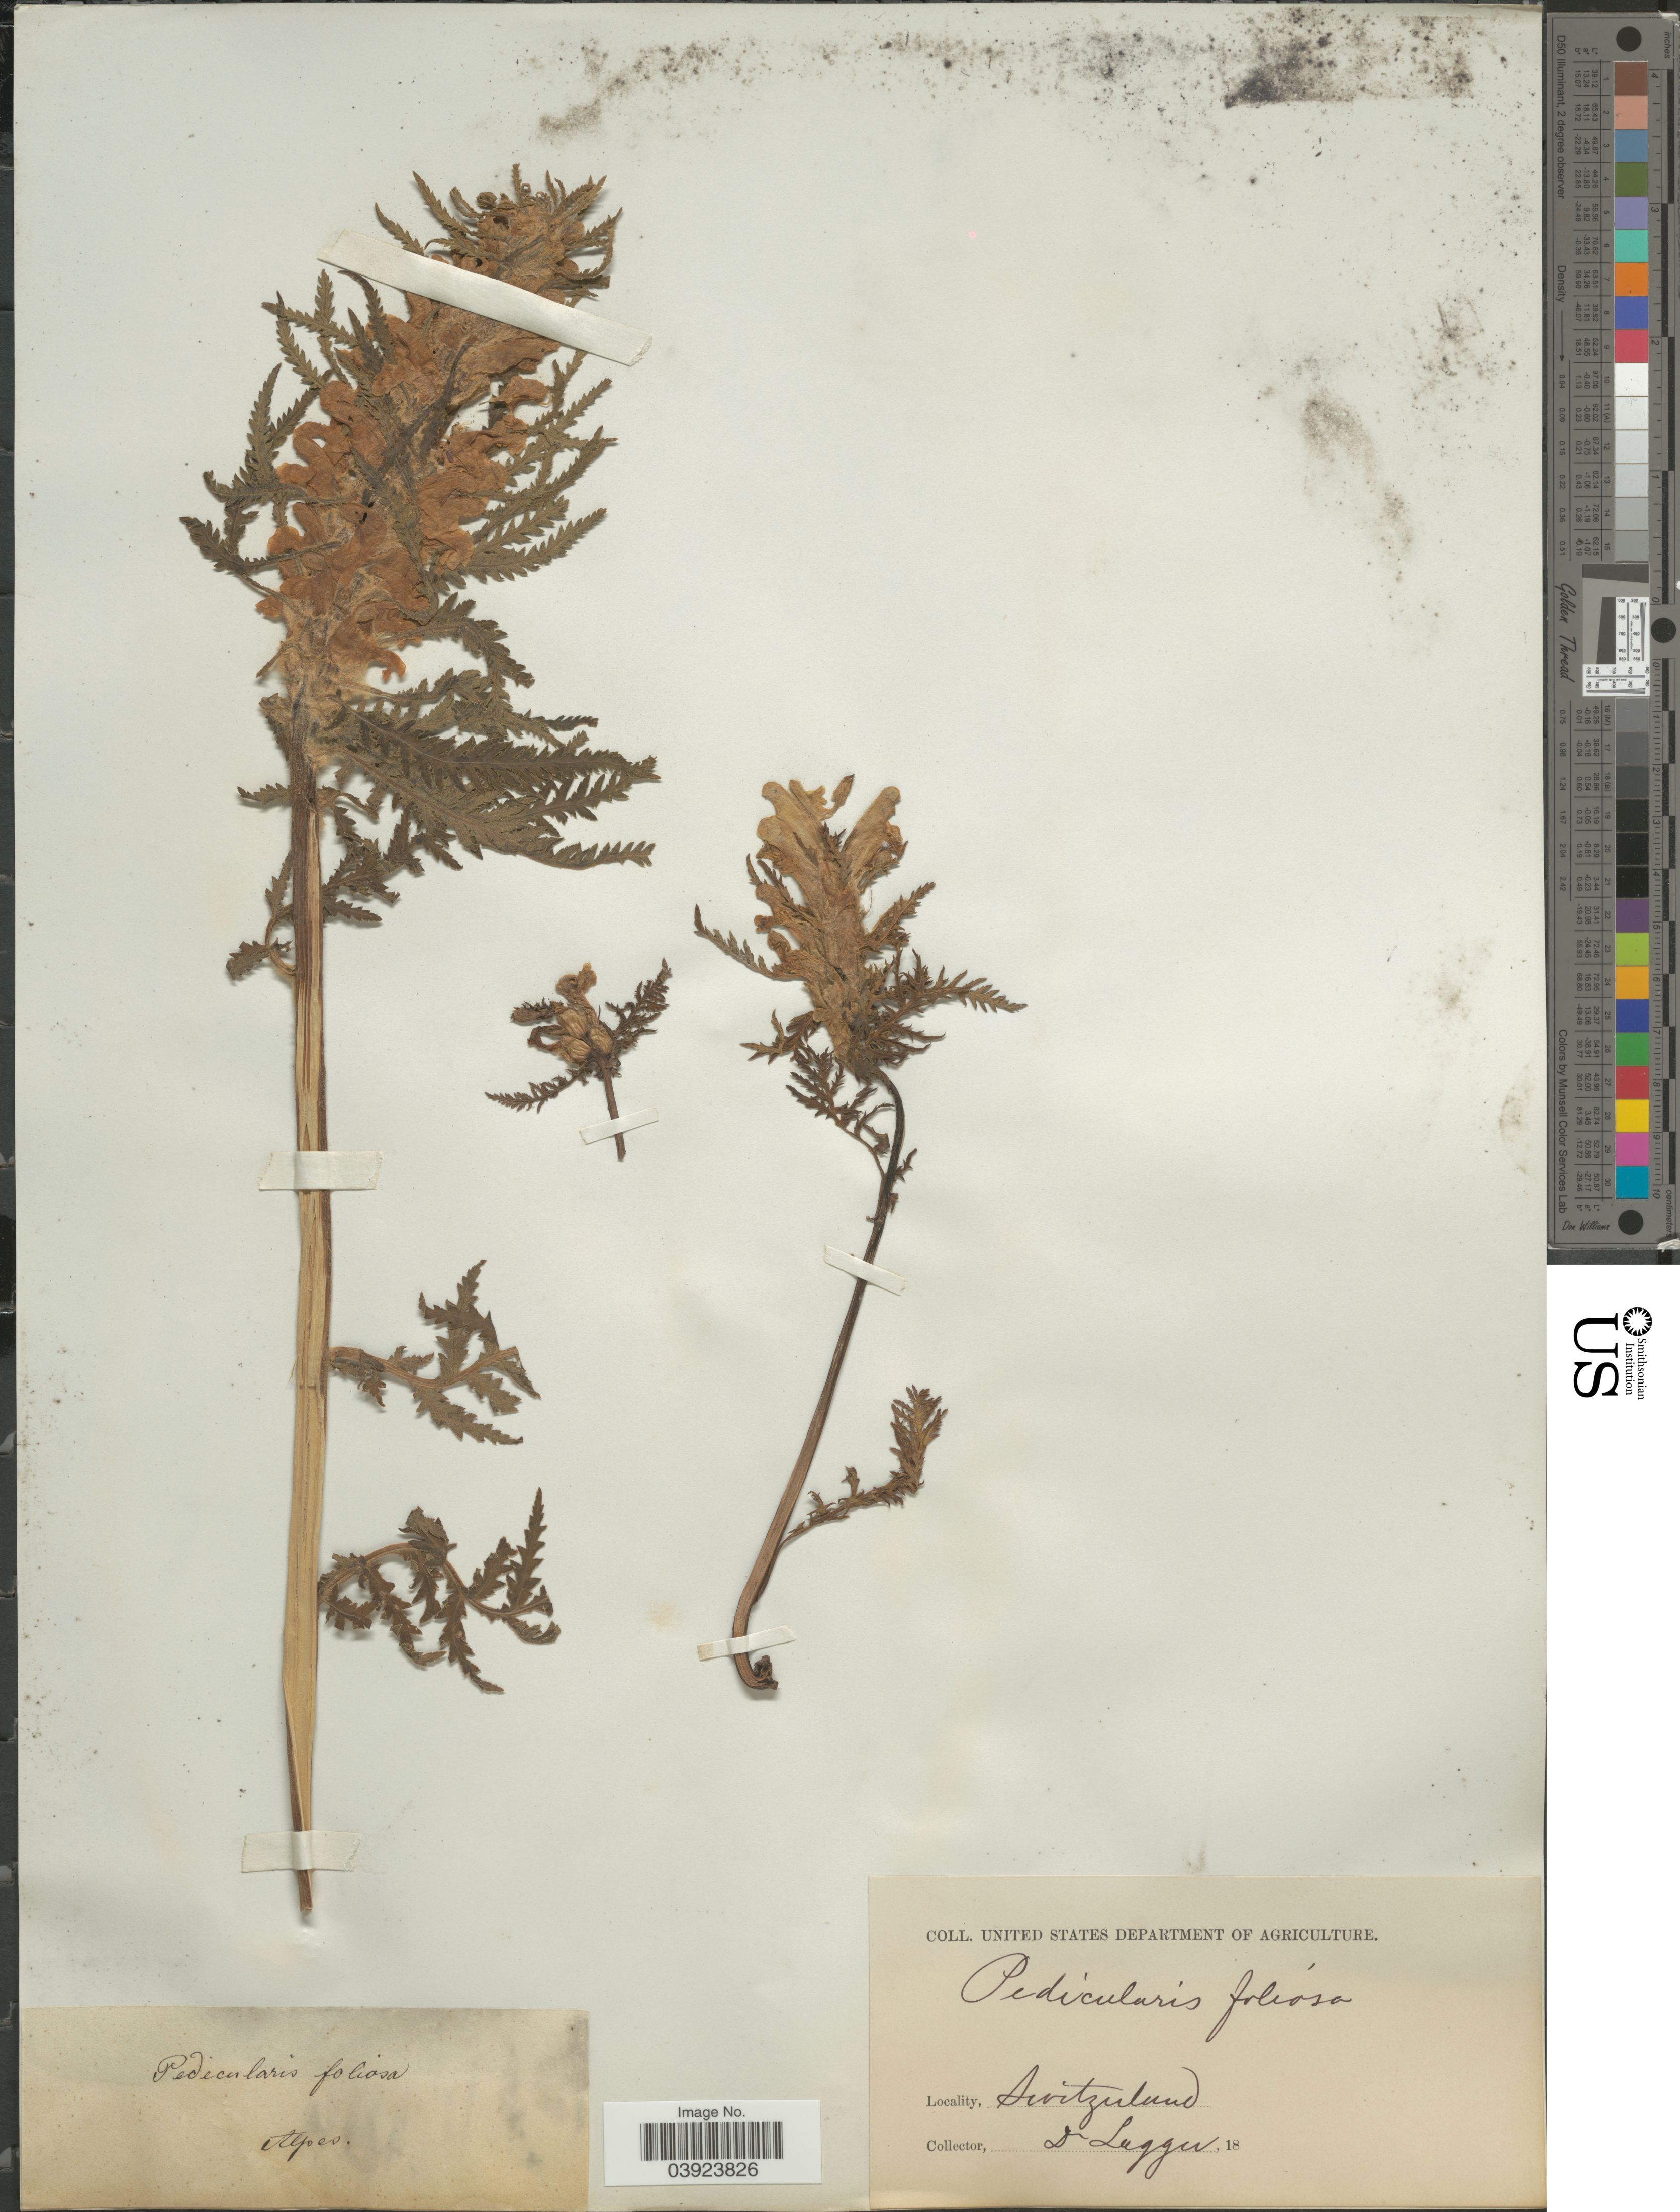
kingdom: Plantae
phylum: Tracheophyta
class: Magnoliopsida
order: Lamiales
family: Orobanchaceae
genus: Pedicularis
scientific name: Pedicularis foliosa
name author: L.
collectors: F. J. Lagger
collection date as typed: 18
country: Switzerland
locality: Alpes.